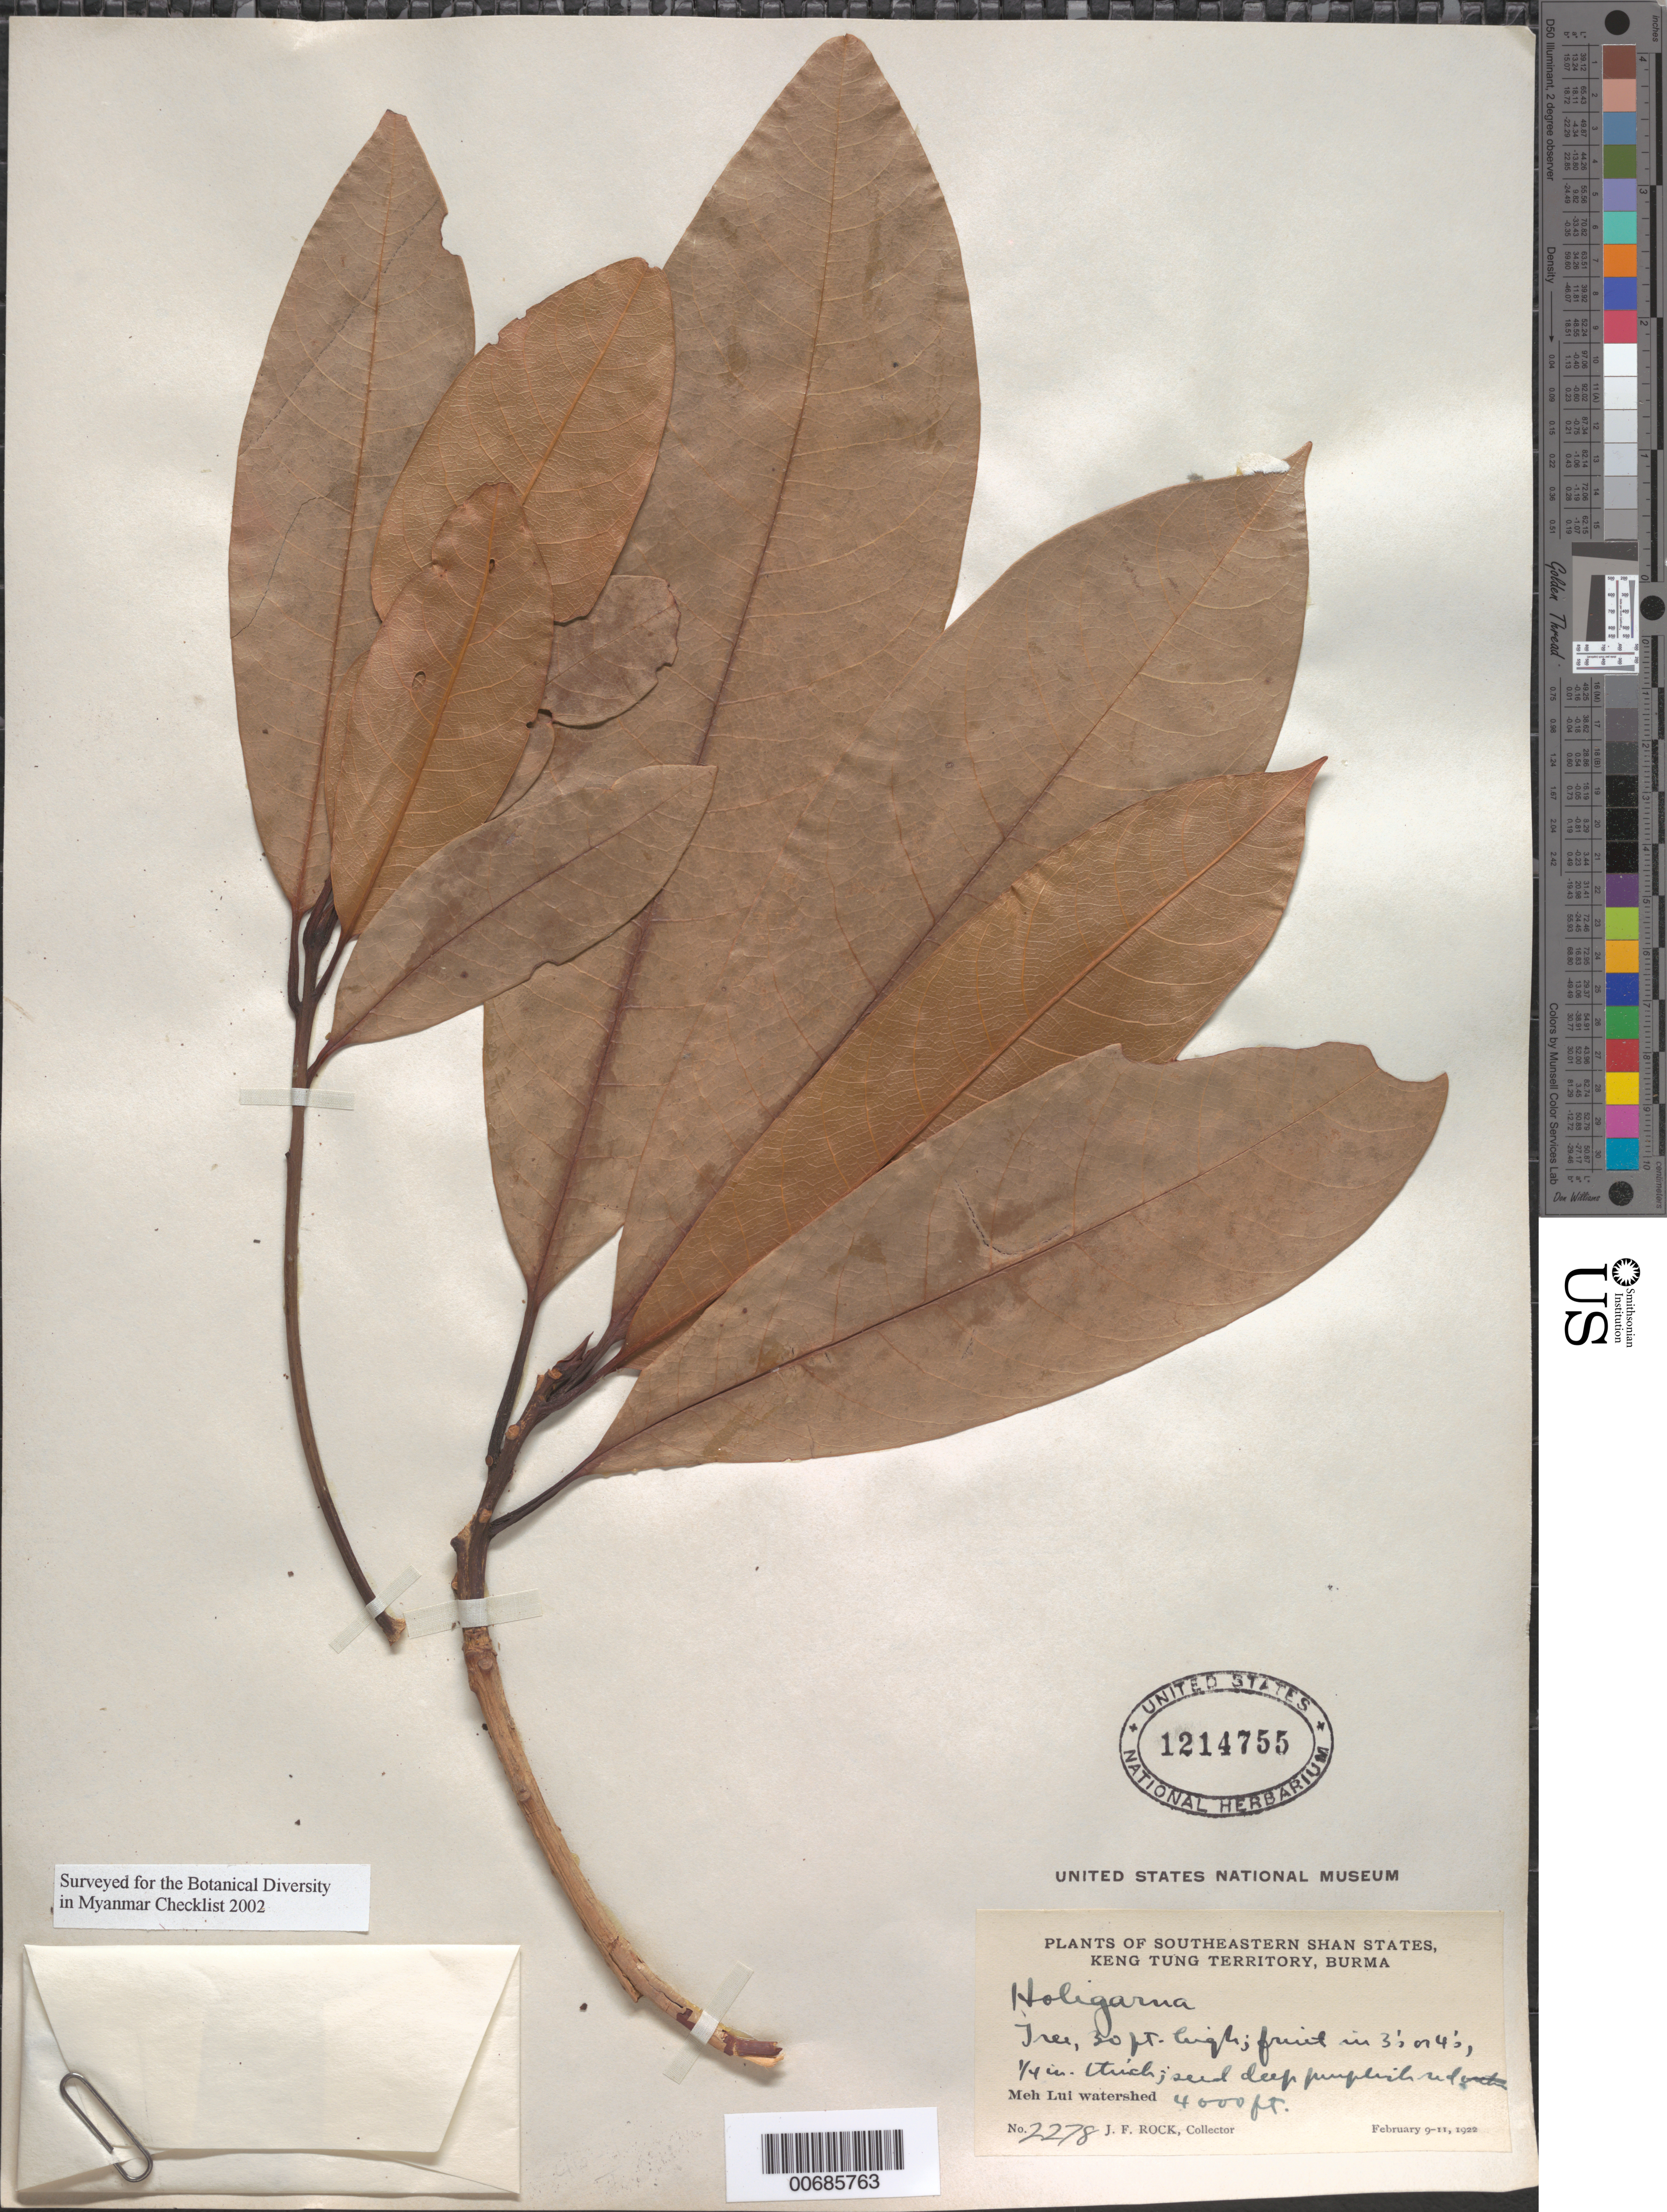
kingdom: Plantae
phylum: Tracheophyta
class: Magnoliopsida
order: Sapindales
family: Anacardiaceae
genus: Holigarna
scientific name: Holigarna sp.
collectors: J. F. Rock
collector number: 2278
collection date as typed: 09 Feb 1922 to 11 Feb 1922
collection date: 1922-02-09/1922-02-11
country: Myanmar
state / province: Shan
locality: Southeastern Shan States, Keng Tung Terr., Meh Lui, watershed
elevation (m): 1219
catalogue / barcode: US 1214755